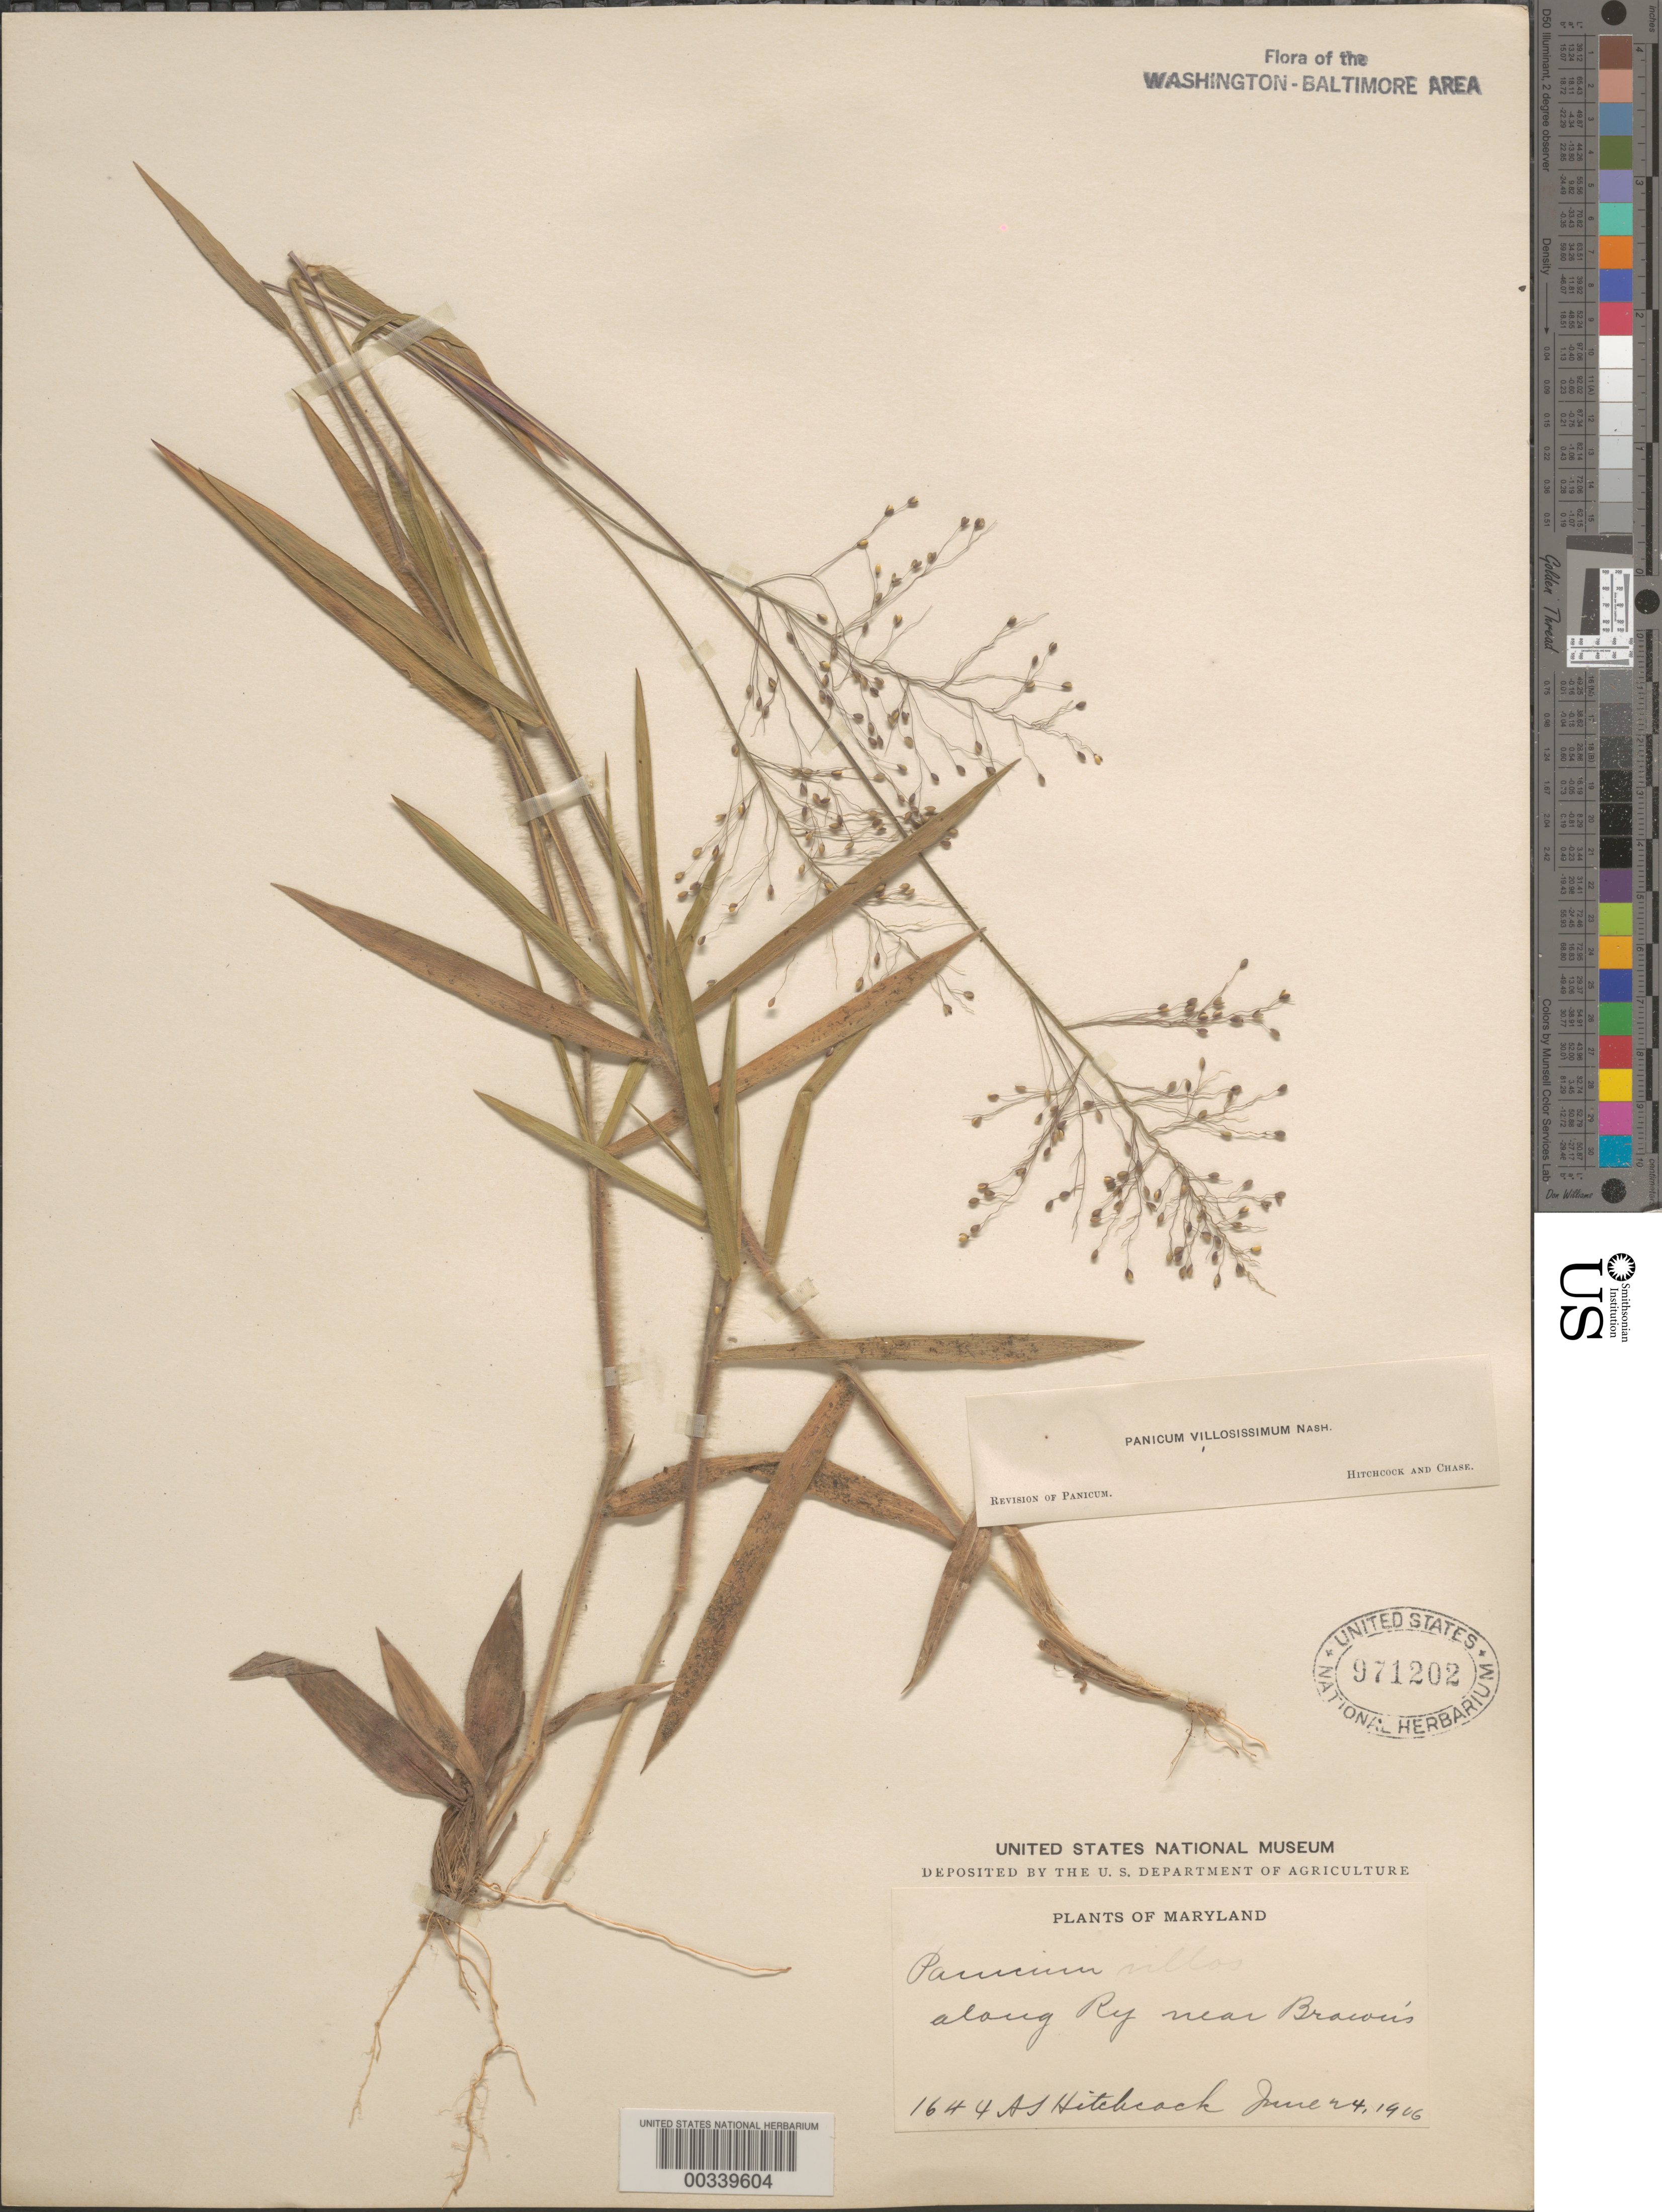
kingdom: Plantae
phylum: Tracheophyta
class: Liliopsida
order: Poales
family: Poaceae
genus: Dichanthelium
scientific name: Dichanthelium ovale subsp. villosissimum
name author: (Nash) Freckmann & Lelong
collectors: A. S. Hitchcock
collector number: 1644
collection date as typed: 24 Jun 1906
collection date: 1906-06-24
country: United States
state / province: Maryland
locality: Brower's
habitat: Along railway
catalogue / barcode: US 971202